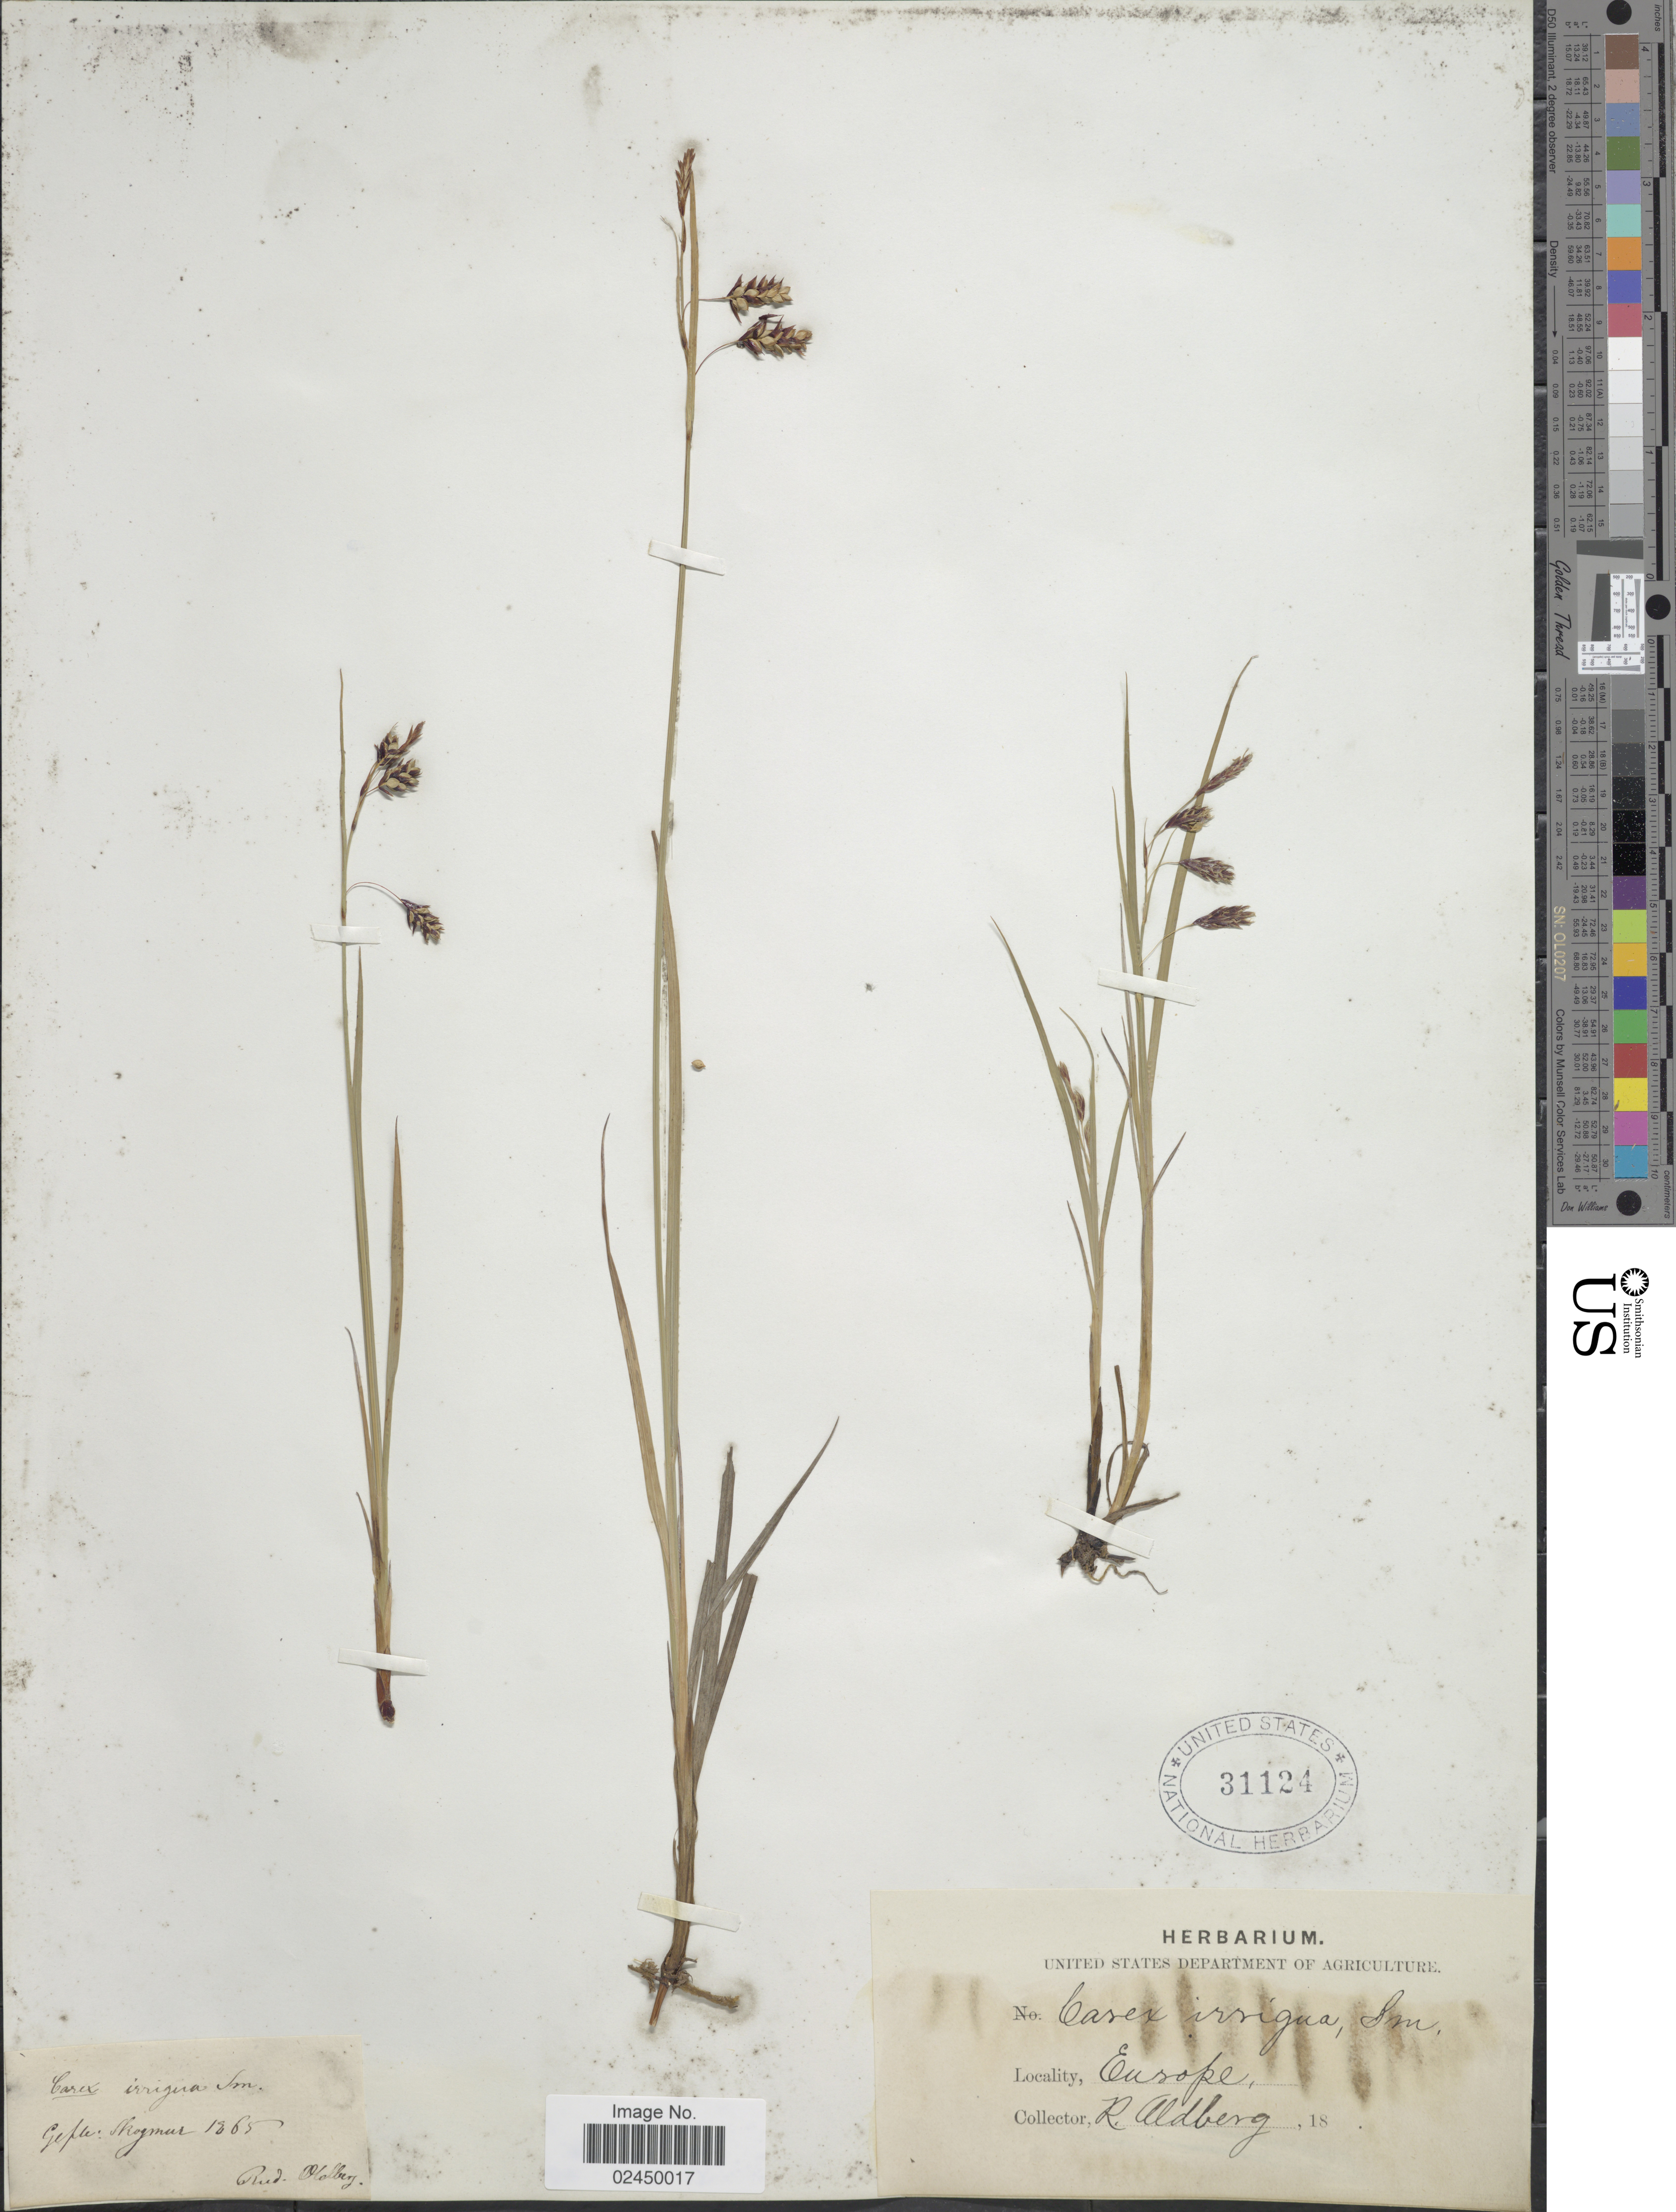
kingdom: Plantae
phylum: Tracheophyta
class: Liliopsida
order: Poales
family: Cyperaceae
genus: Carex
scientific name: Carex irrigua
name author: (Wahlenb.) Sm. ex Hoppe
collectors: R. Oldberg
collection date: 1865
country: Sweden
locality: Gefle: Skogmur. Europe.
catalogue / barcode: US 31124